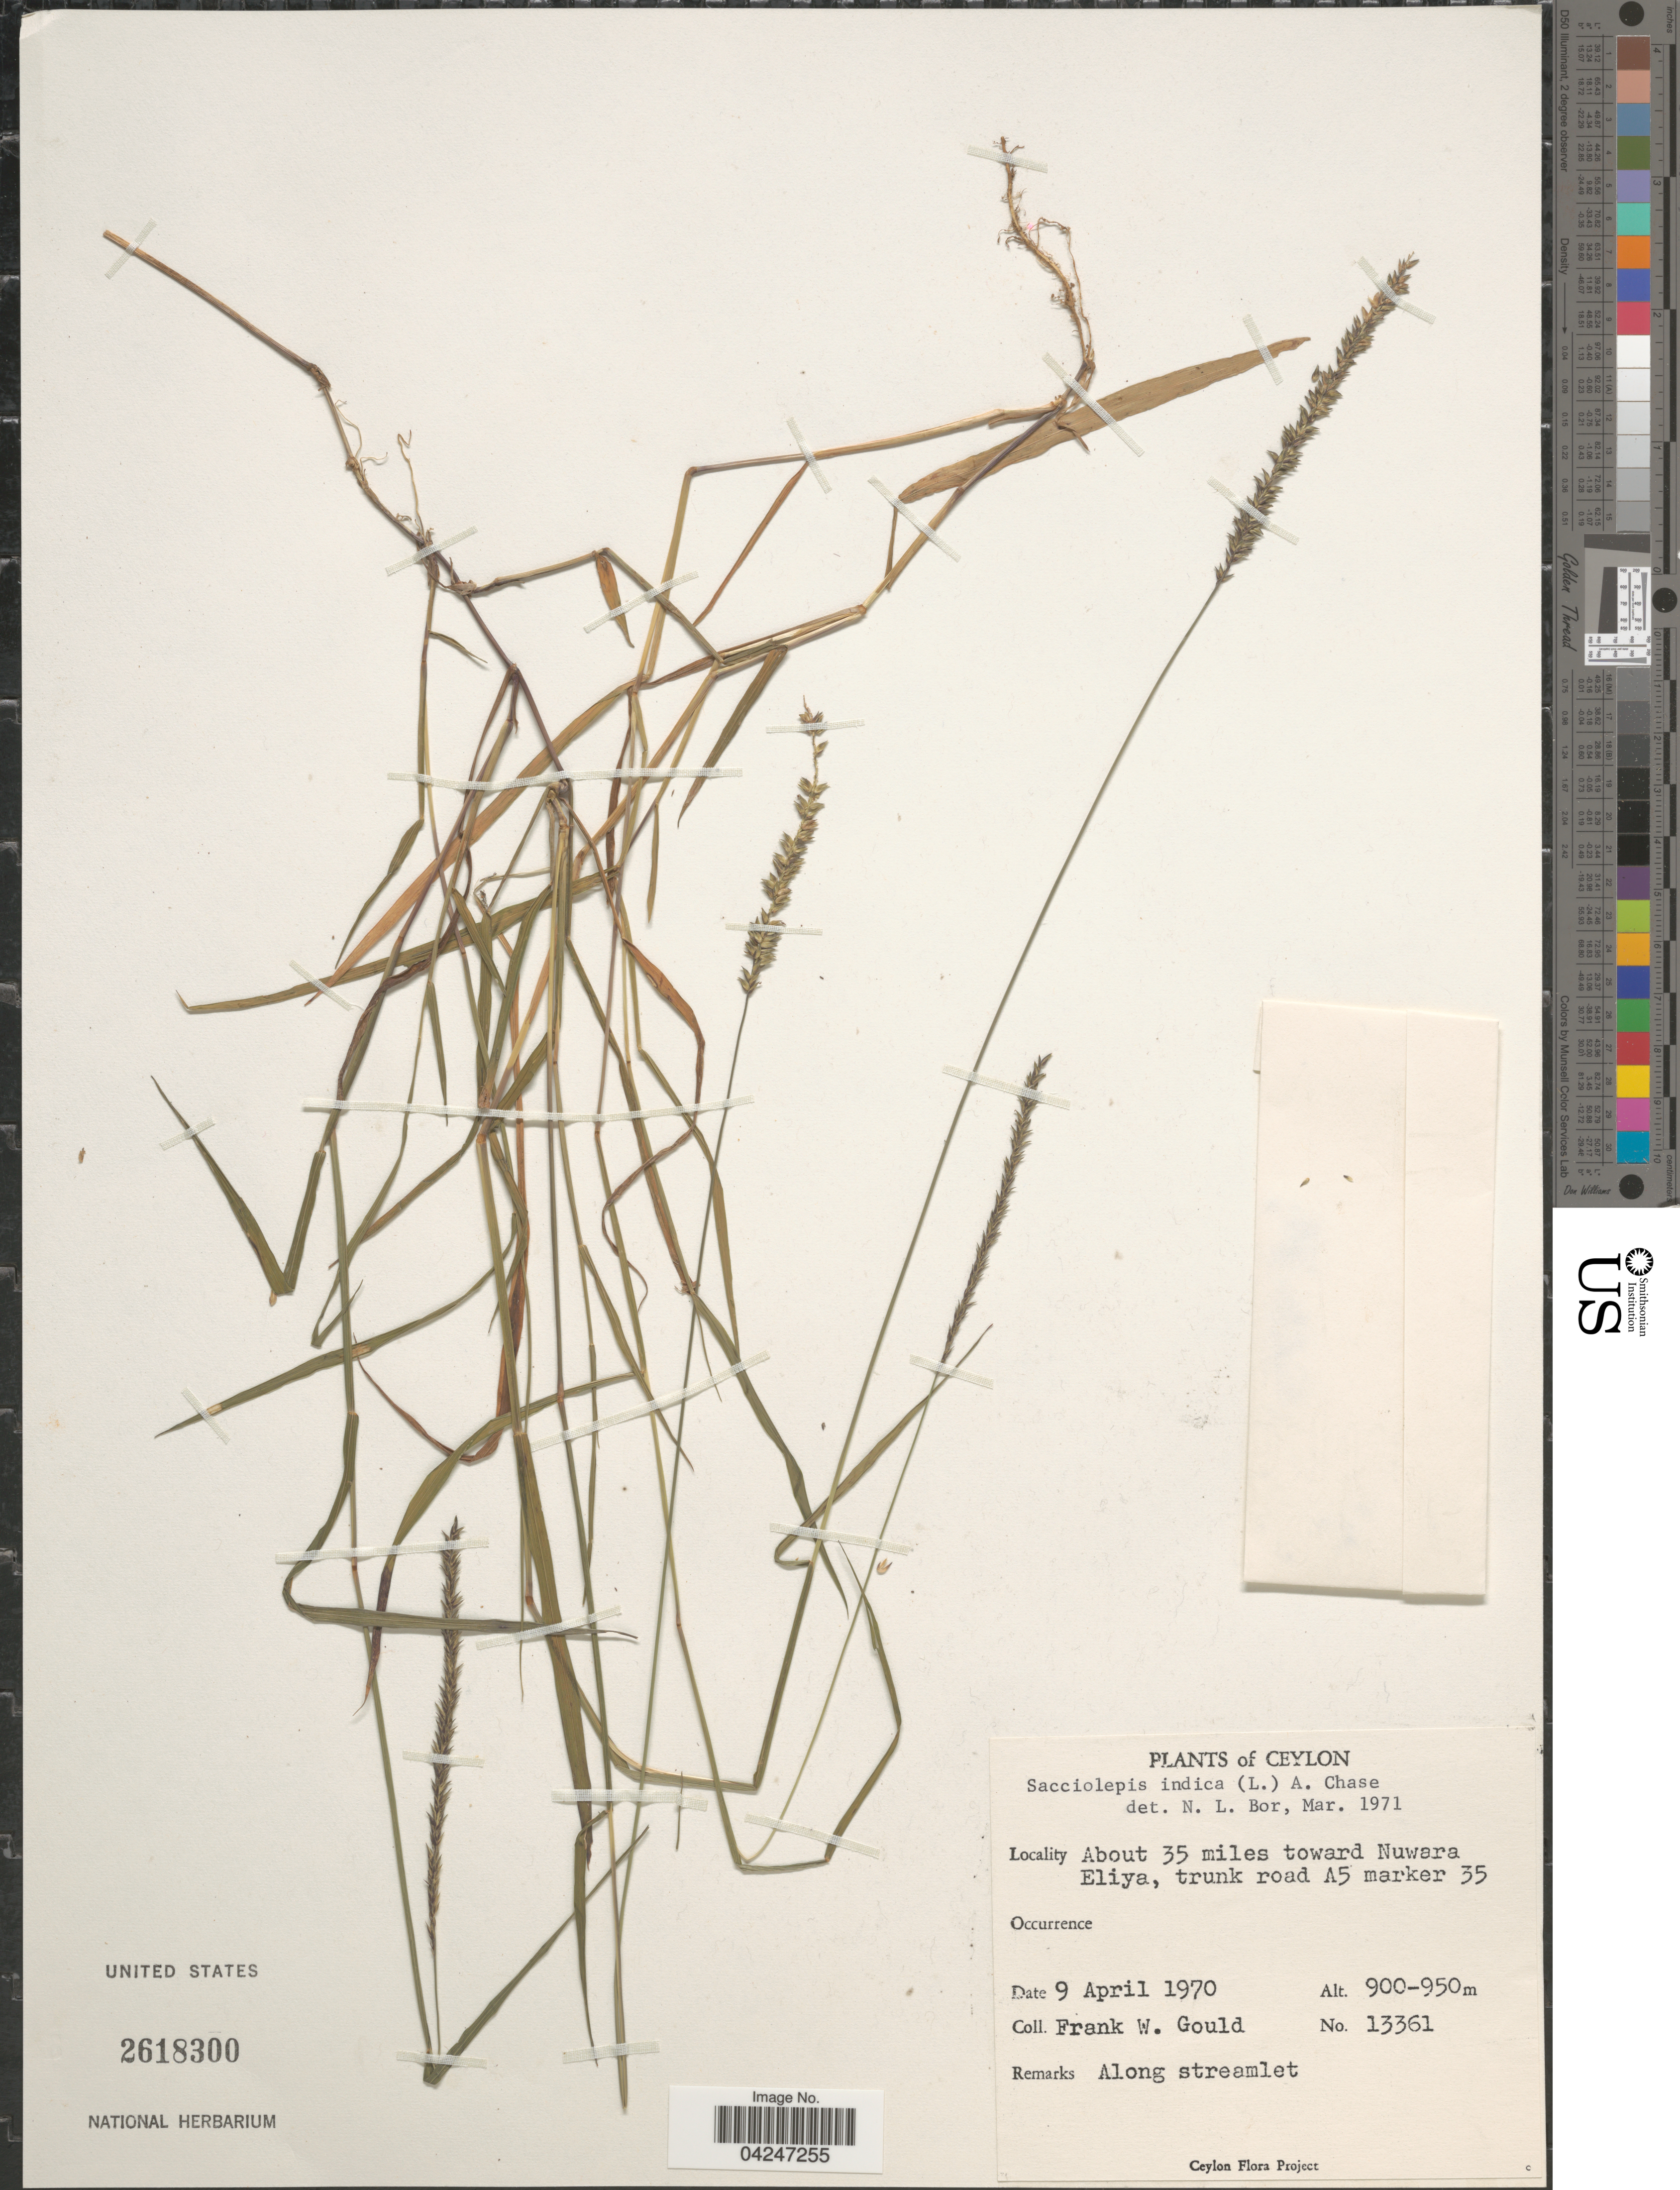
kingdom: Plantae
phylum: Tracheophyta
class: Liliopsida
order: Poales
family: Poaceae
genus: Sacciolepis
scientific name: Sacciolepis indica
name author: (L.) Chase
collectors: F. W. Gould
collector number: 13361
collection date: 1970-04-09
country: Sri Lanka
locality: Ceylon. About 35 miles toward Nuwara Eliya, trunk road A5 marker 35.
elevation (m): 900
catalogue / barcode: US 2618300